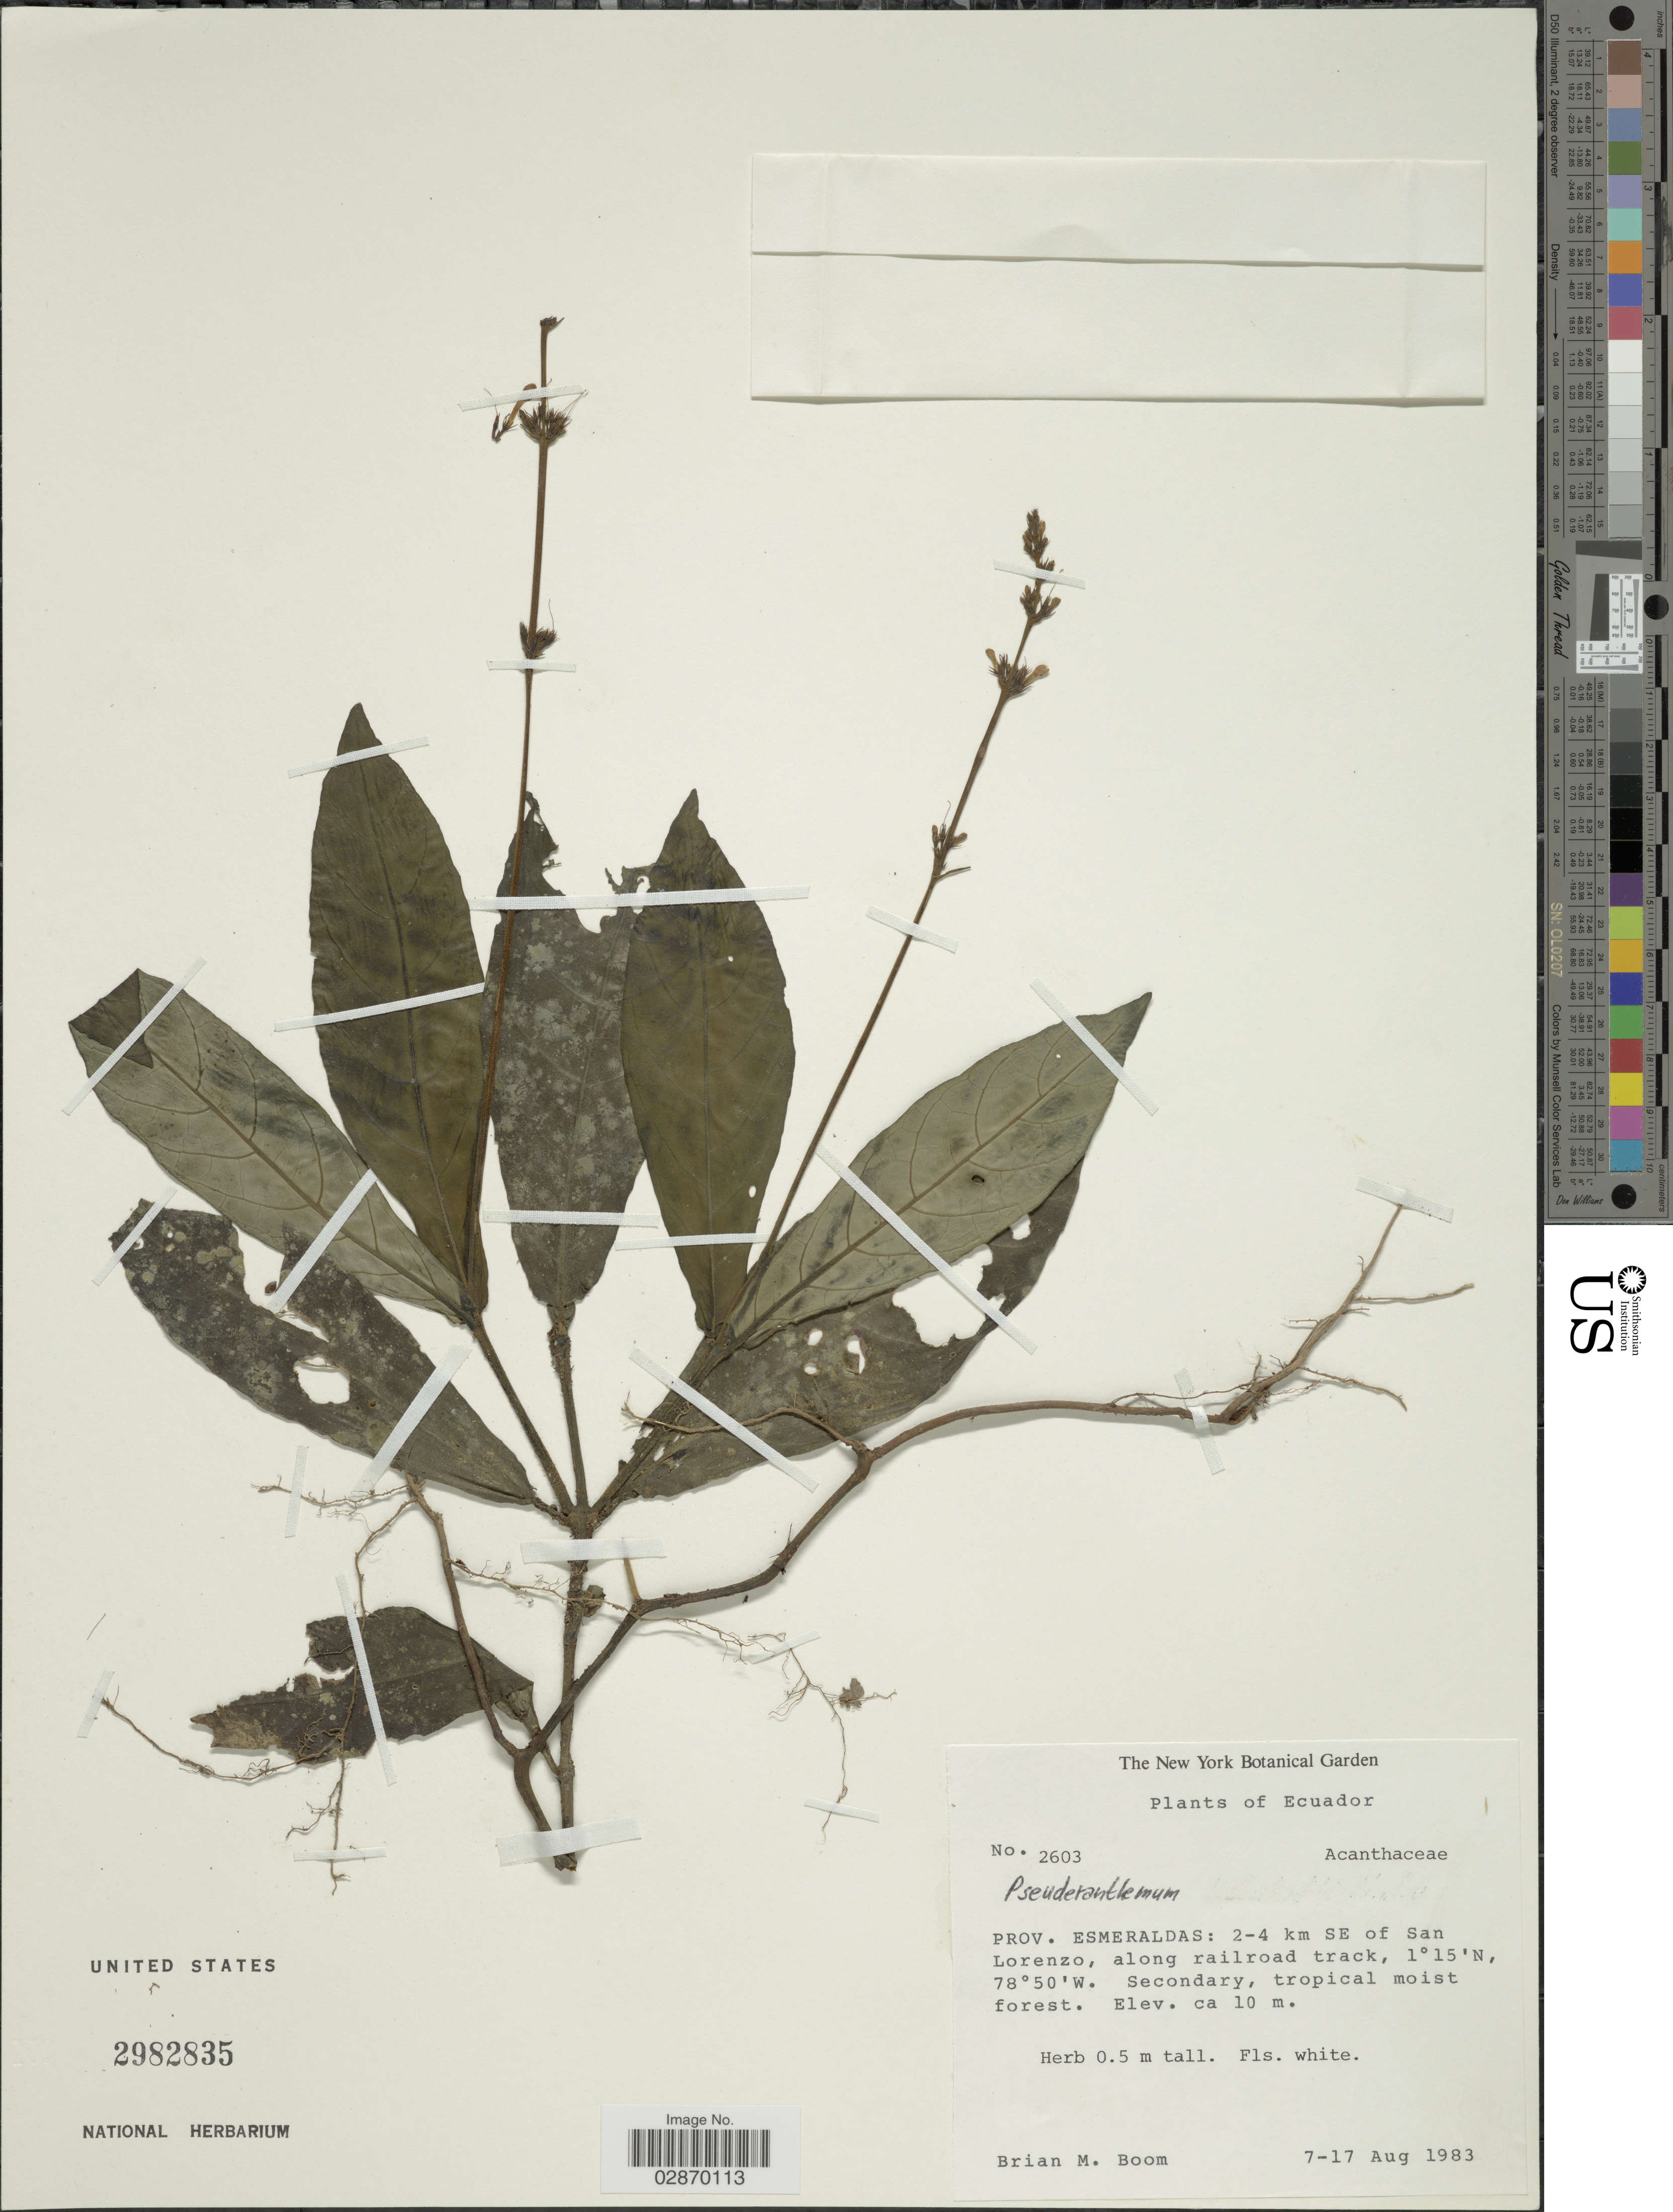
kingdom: Plantae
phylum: Tracheophyta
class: Magnoliopsida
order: Lamiales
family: Acanthaceae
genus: Pseuderanthemum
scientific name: Pseuderanthemum sp.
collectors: B. M. Boom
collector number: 2603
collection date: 1983-08-07/1983-08-17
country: Ecuador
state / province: Esmeraldas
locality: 2-4 km SE of San Lorenzo, along railroad track.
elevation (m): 10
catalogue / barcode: US 2982835